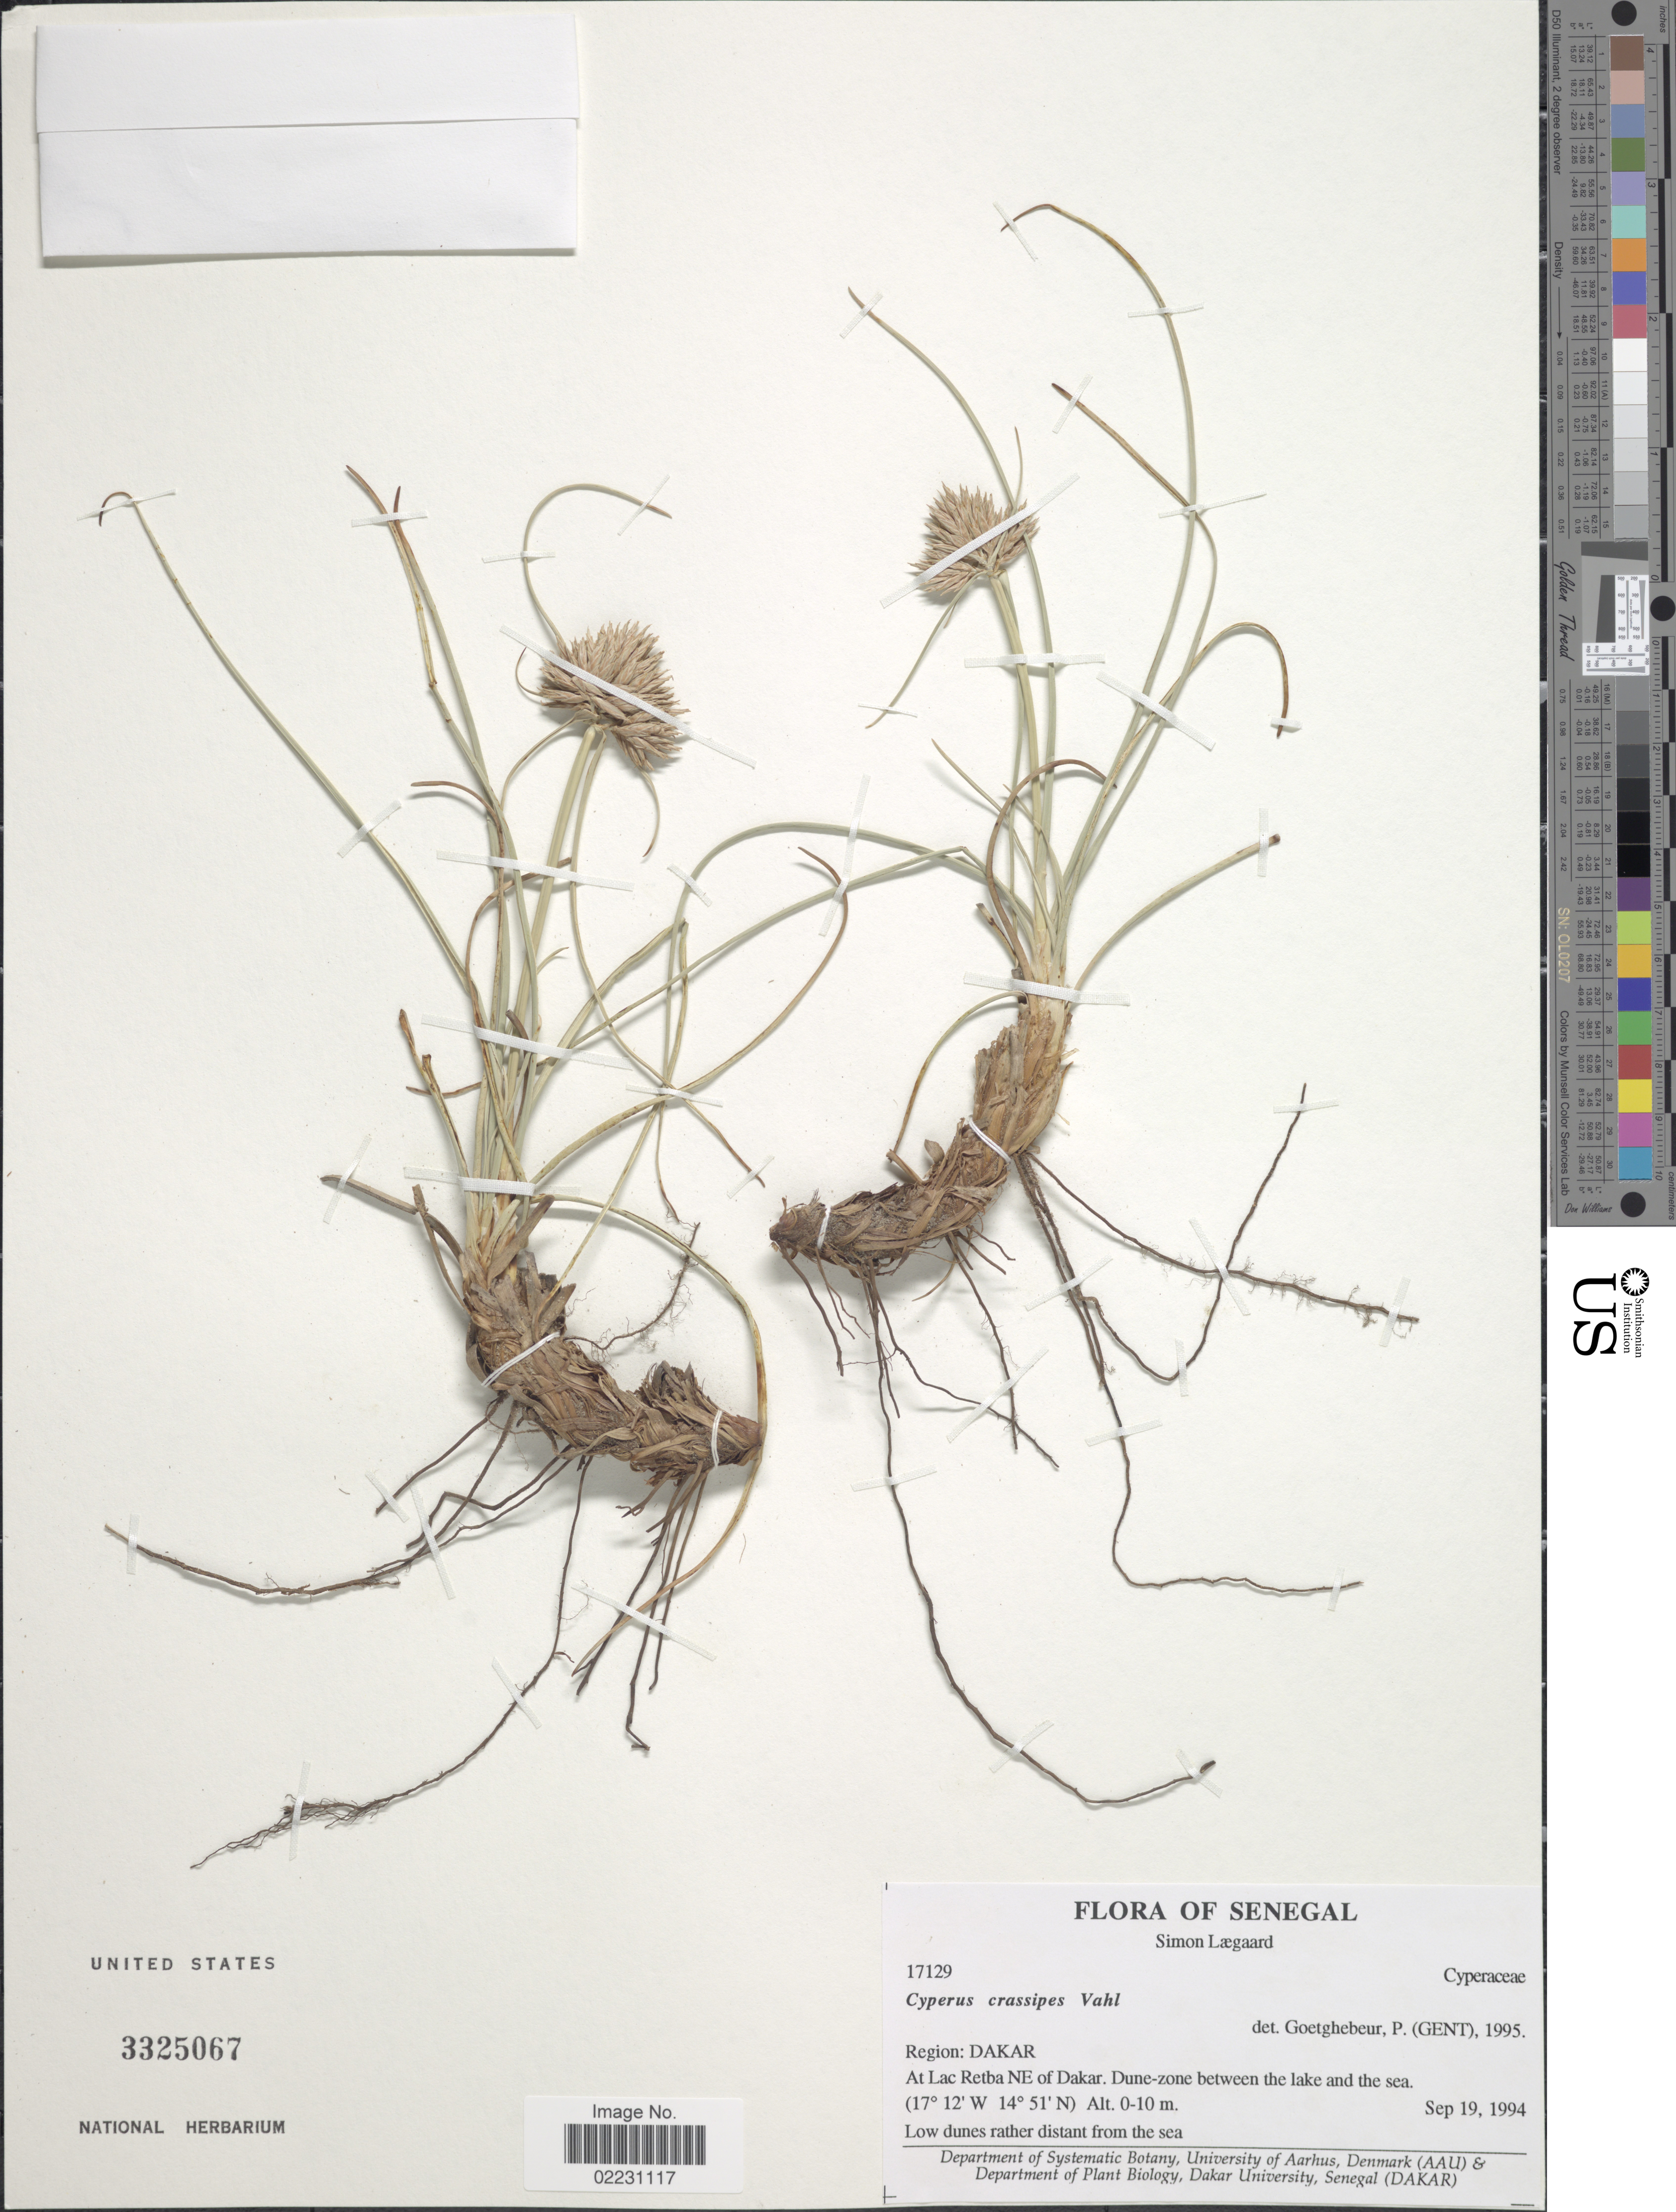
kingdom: Plantae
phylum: Tracheophyta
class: Liliopsida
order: Poales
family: Cyperaceae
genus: Cyperus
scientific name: Cyperus crassipes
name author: Vahl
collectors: S. Lægaard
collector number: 17129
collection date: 1994-09-19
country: Senegal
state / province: Dakar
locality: Region: Dakar, At Lac Retba NE of Dakar. Dune-zone between the lake and the sea.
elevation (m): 0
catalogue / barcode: US 3325067